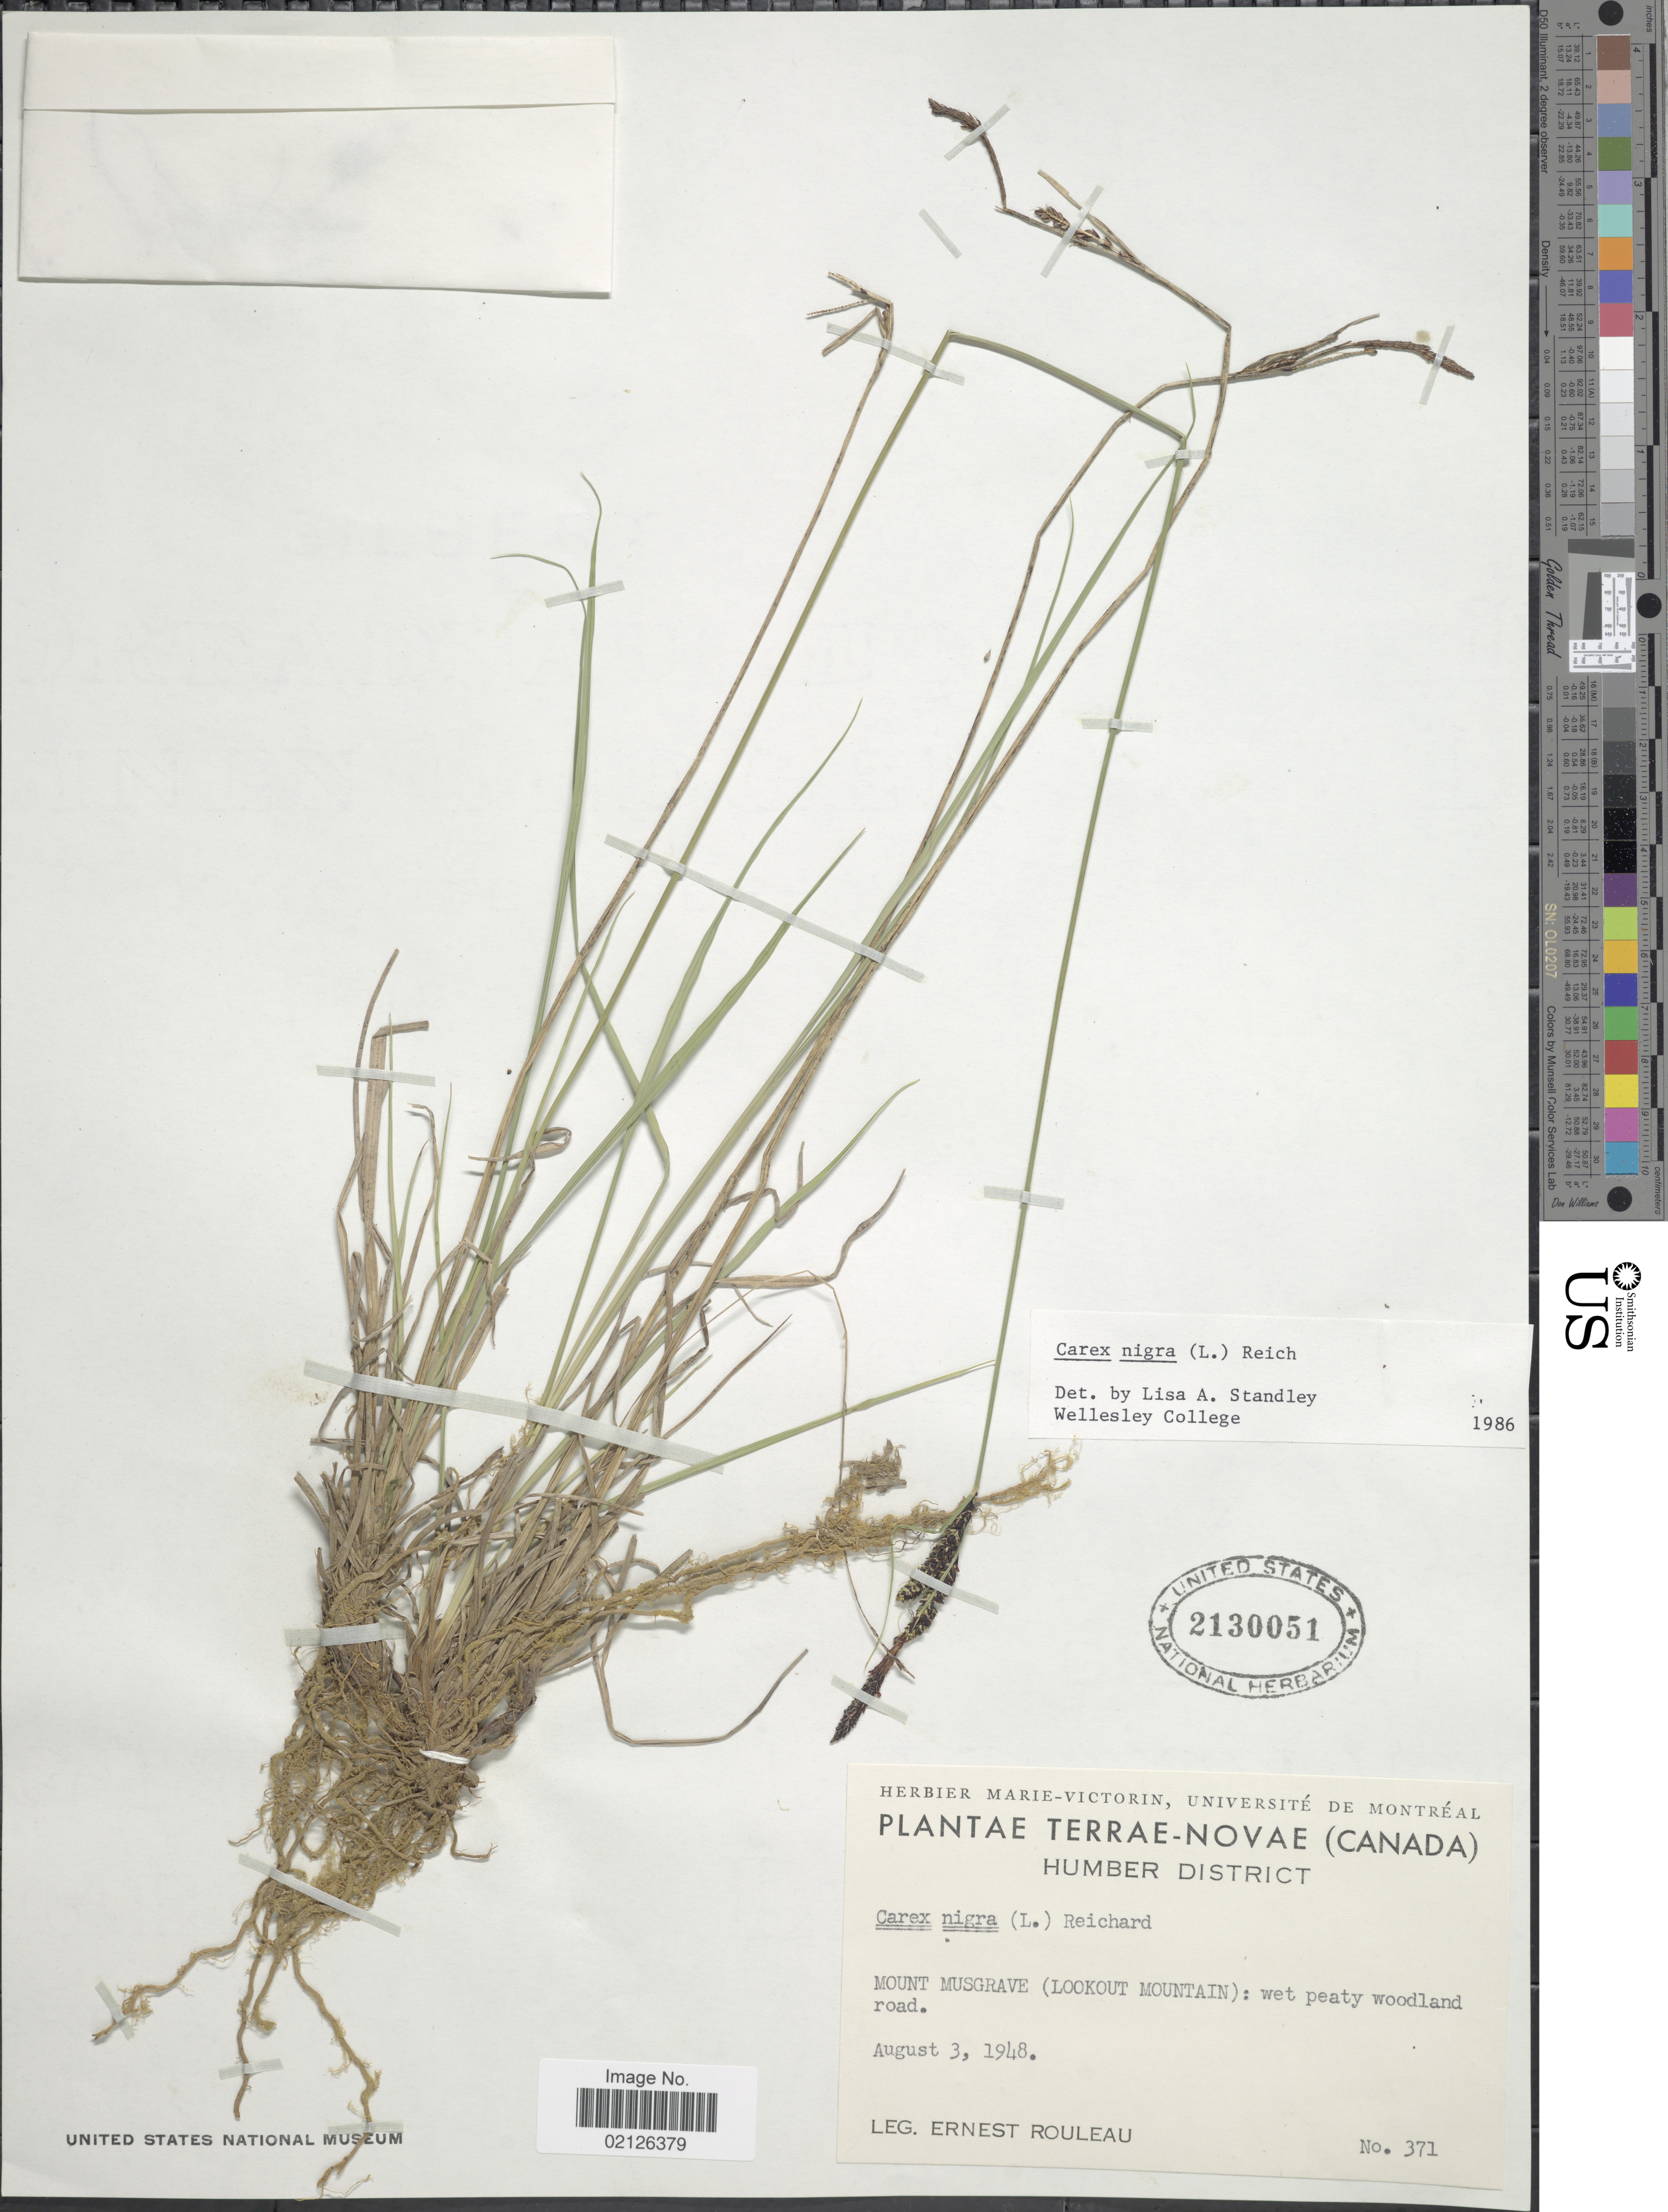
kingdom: Plantae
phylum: Tracheophyta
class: Liliopsida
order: Poales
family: Cyperaceae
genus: Carex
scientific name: Carex nigra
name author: (L.) Reichard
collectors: E. Rouleau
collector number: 371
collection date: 1948-08-03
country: Canada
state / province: Newfoundland and Labrador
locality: Humber District, Mount Musgrave (Lookout Mountain)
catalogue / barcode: US 2130051